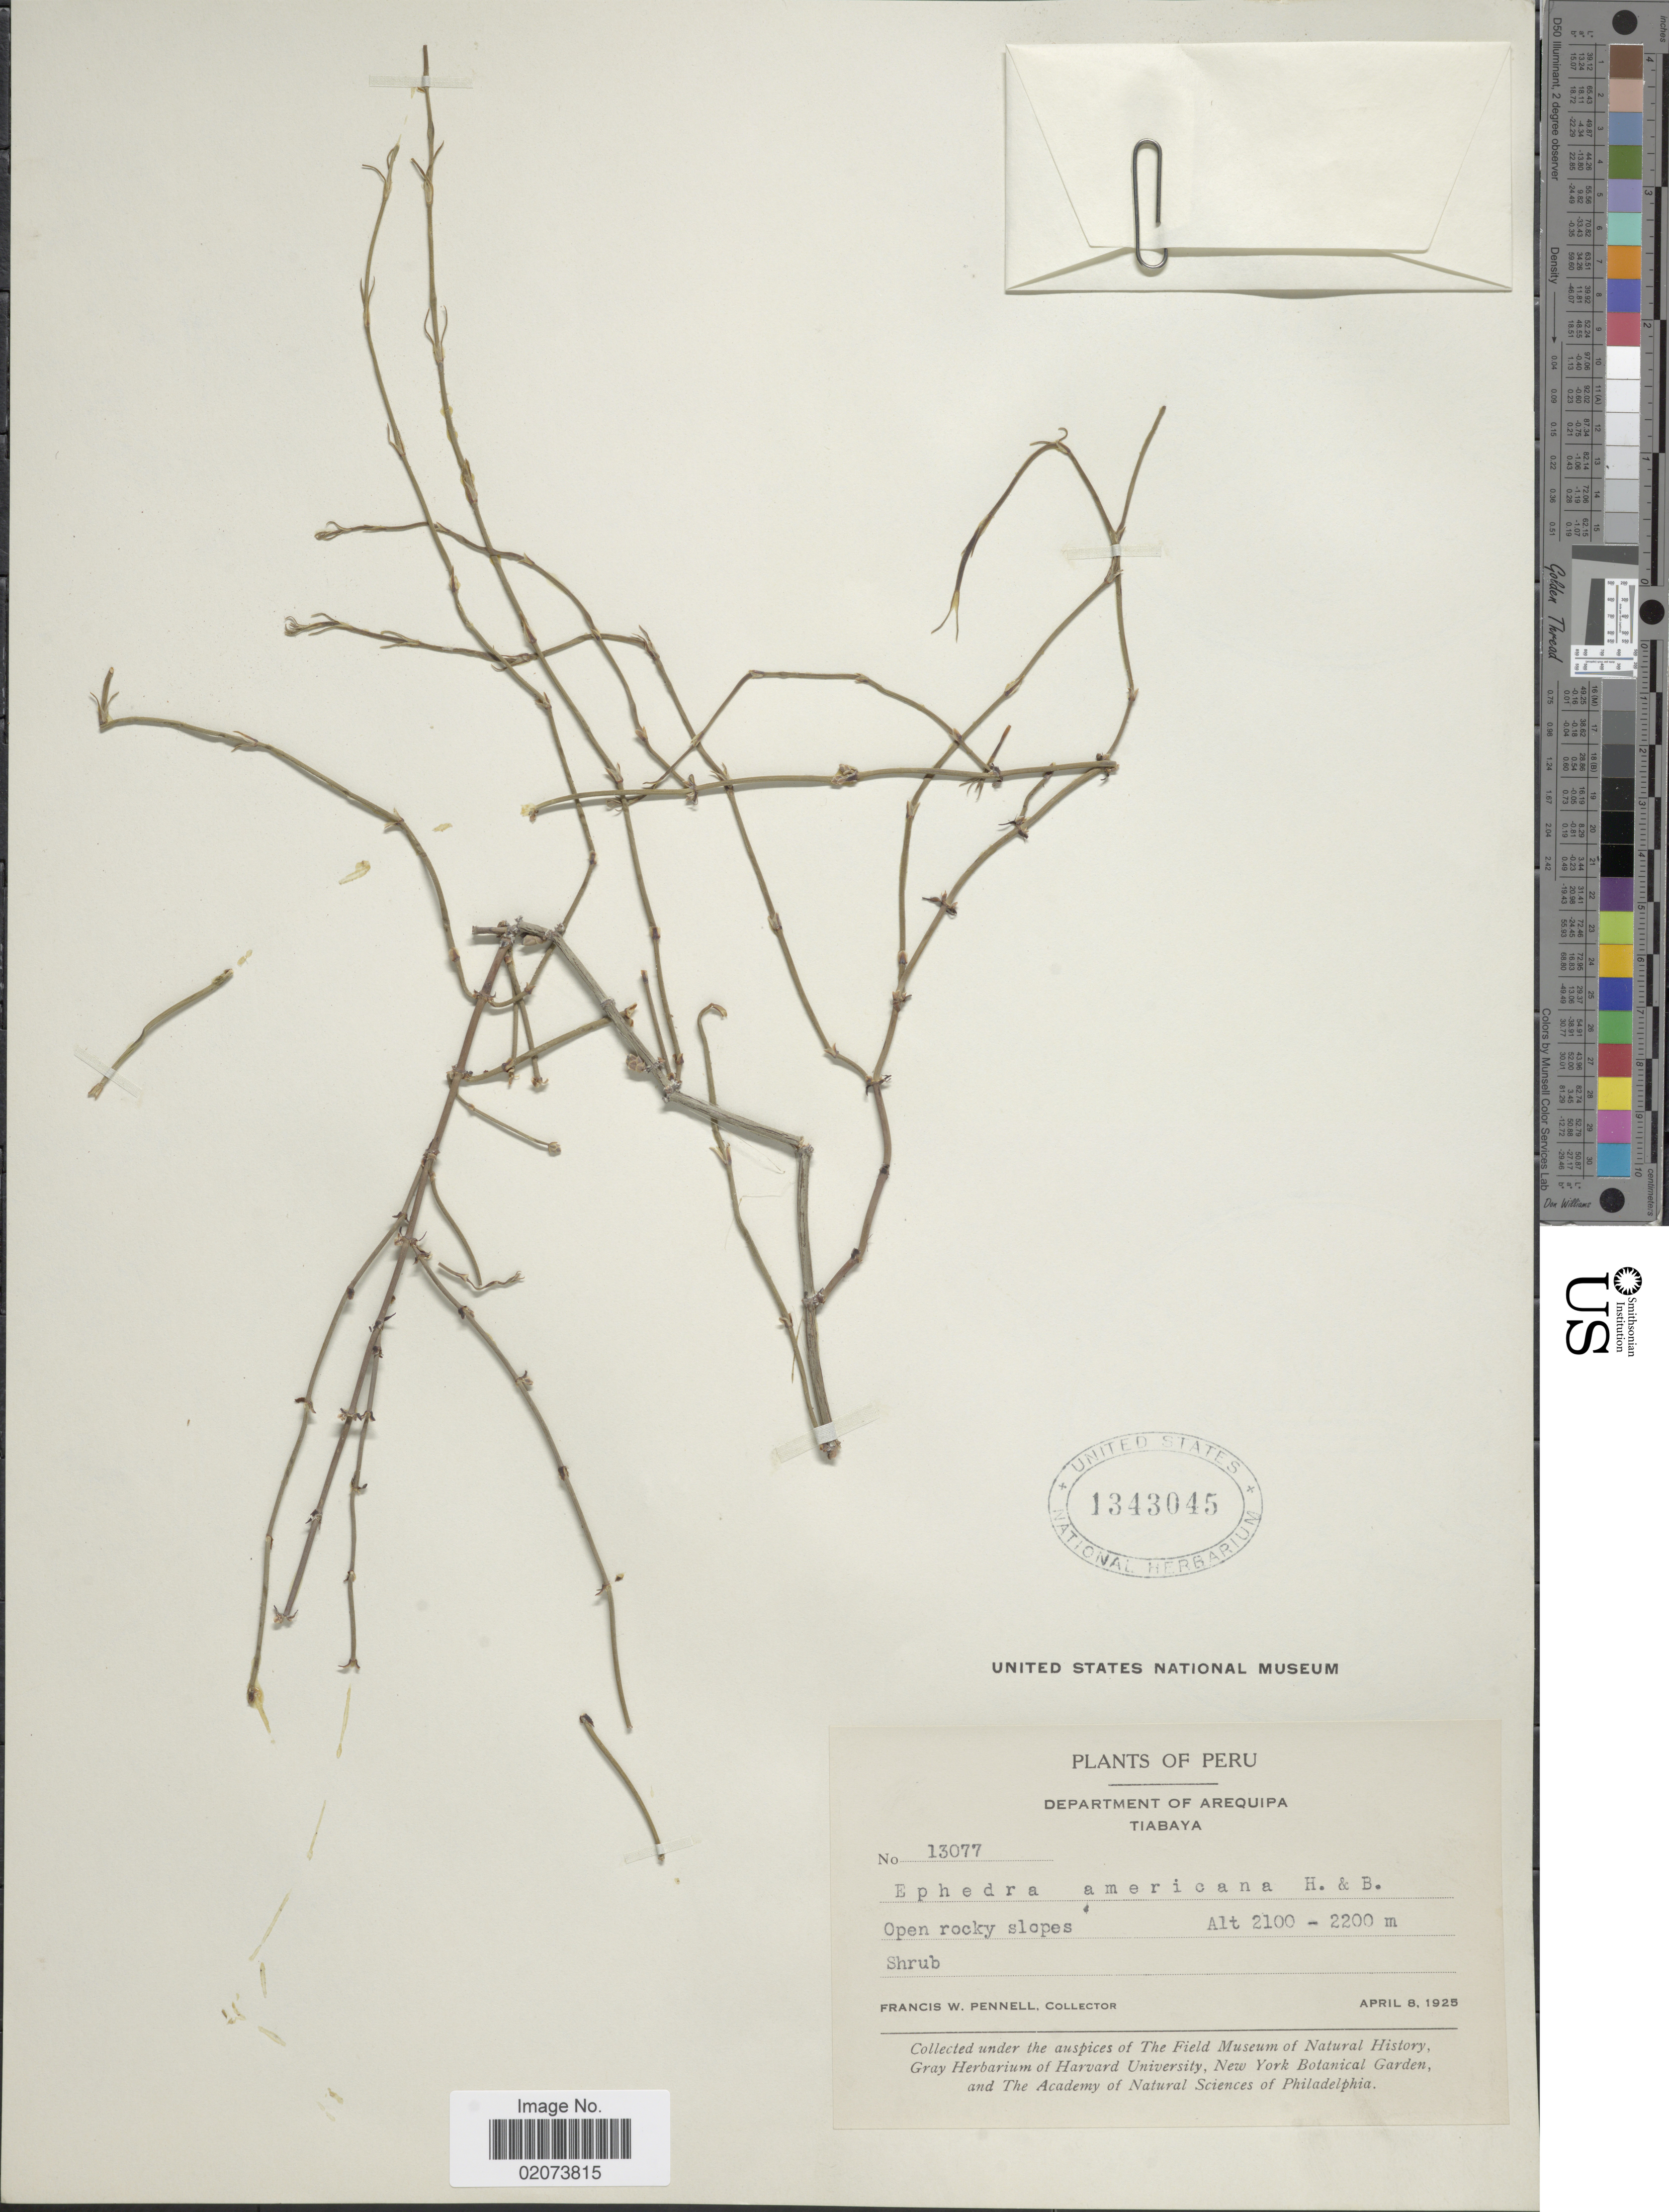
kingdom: Plantae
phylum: Tracheophyta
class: Gnetopsida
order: Ephedrales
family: Ephedraceae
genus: Ephedra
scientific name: Ephedra americana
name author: Humb. & Bonpl. ex Willd.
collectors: F. W. Pennell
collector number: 13077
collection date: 1925-04-08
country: Peru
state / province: Arequipa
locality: Department of Arequipa, Tiabaya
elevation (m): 2100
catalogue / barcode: US 1343045